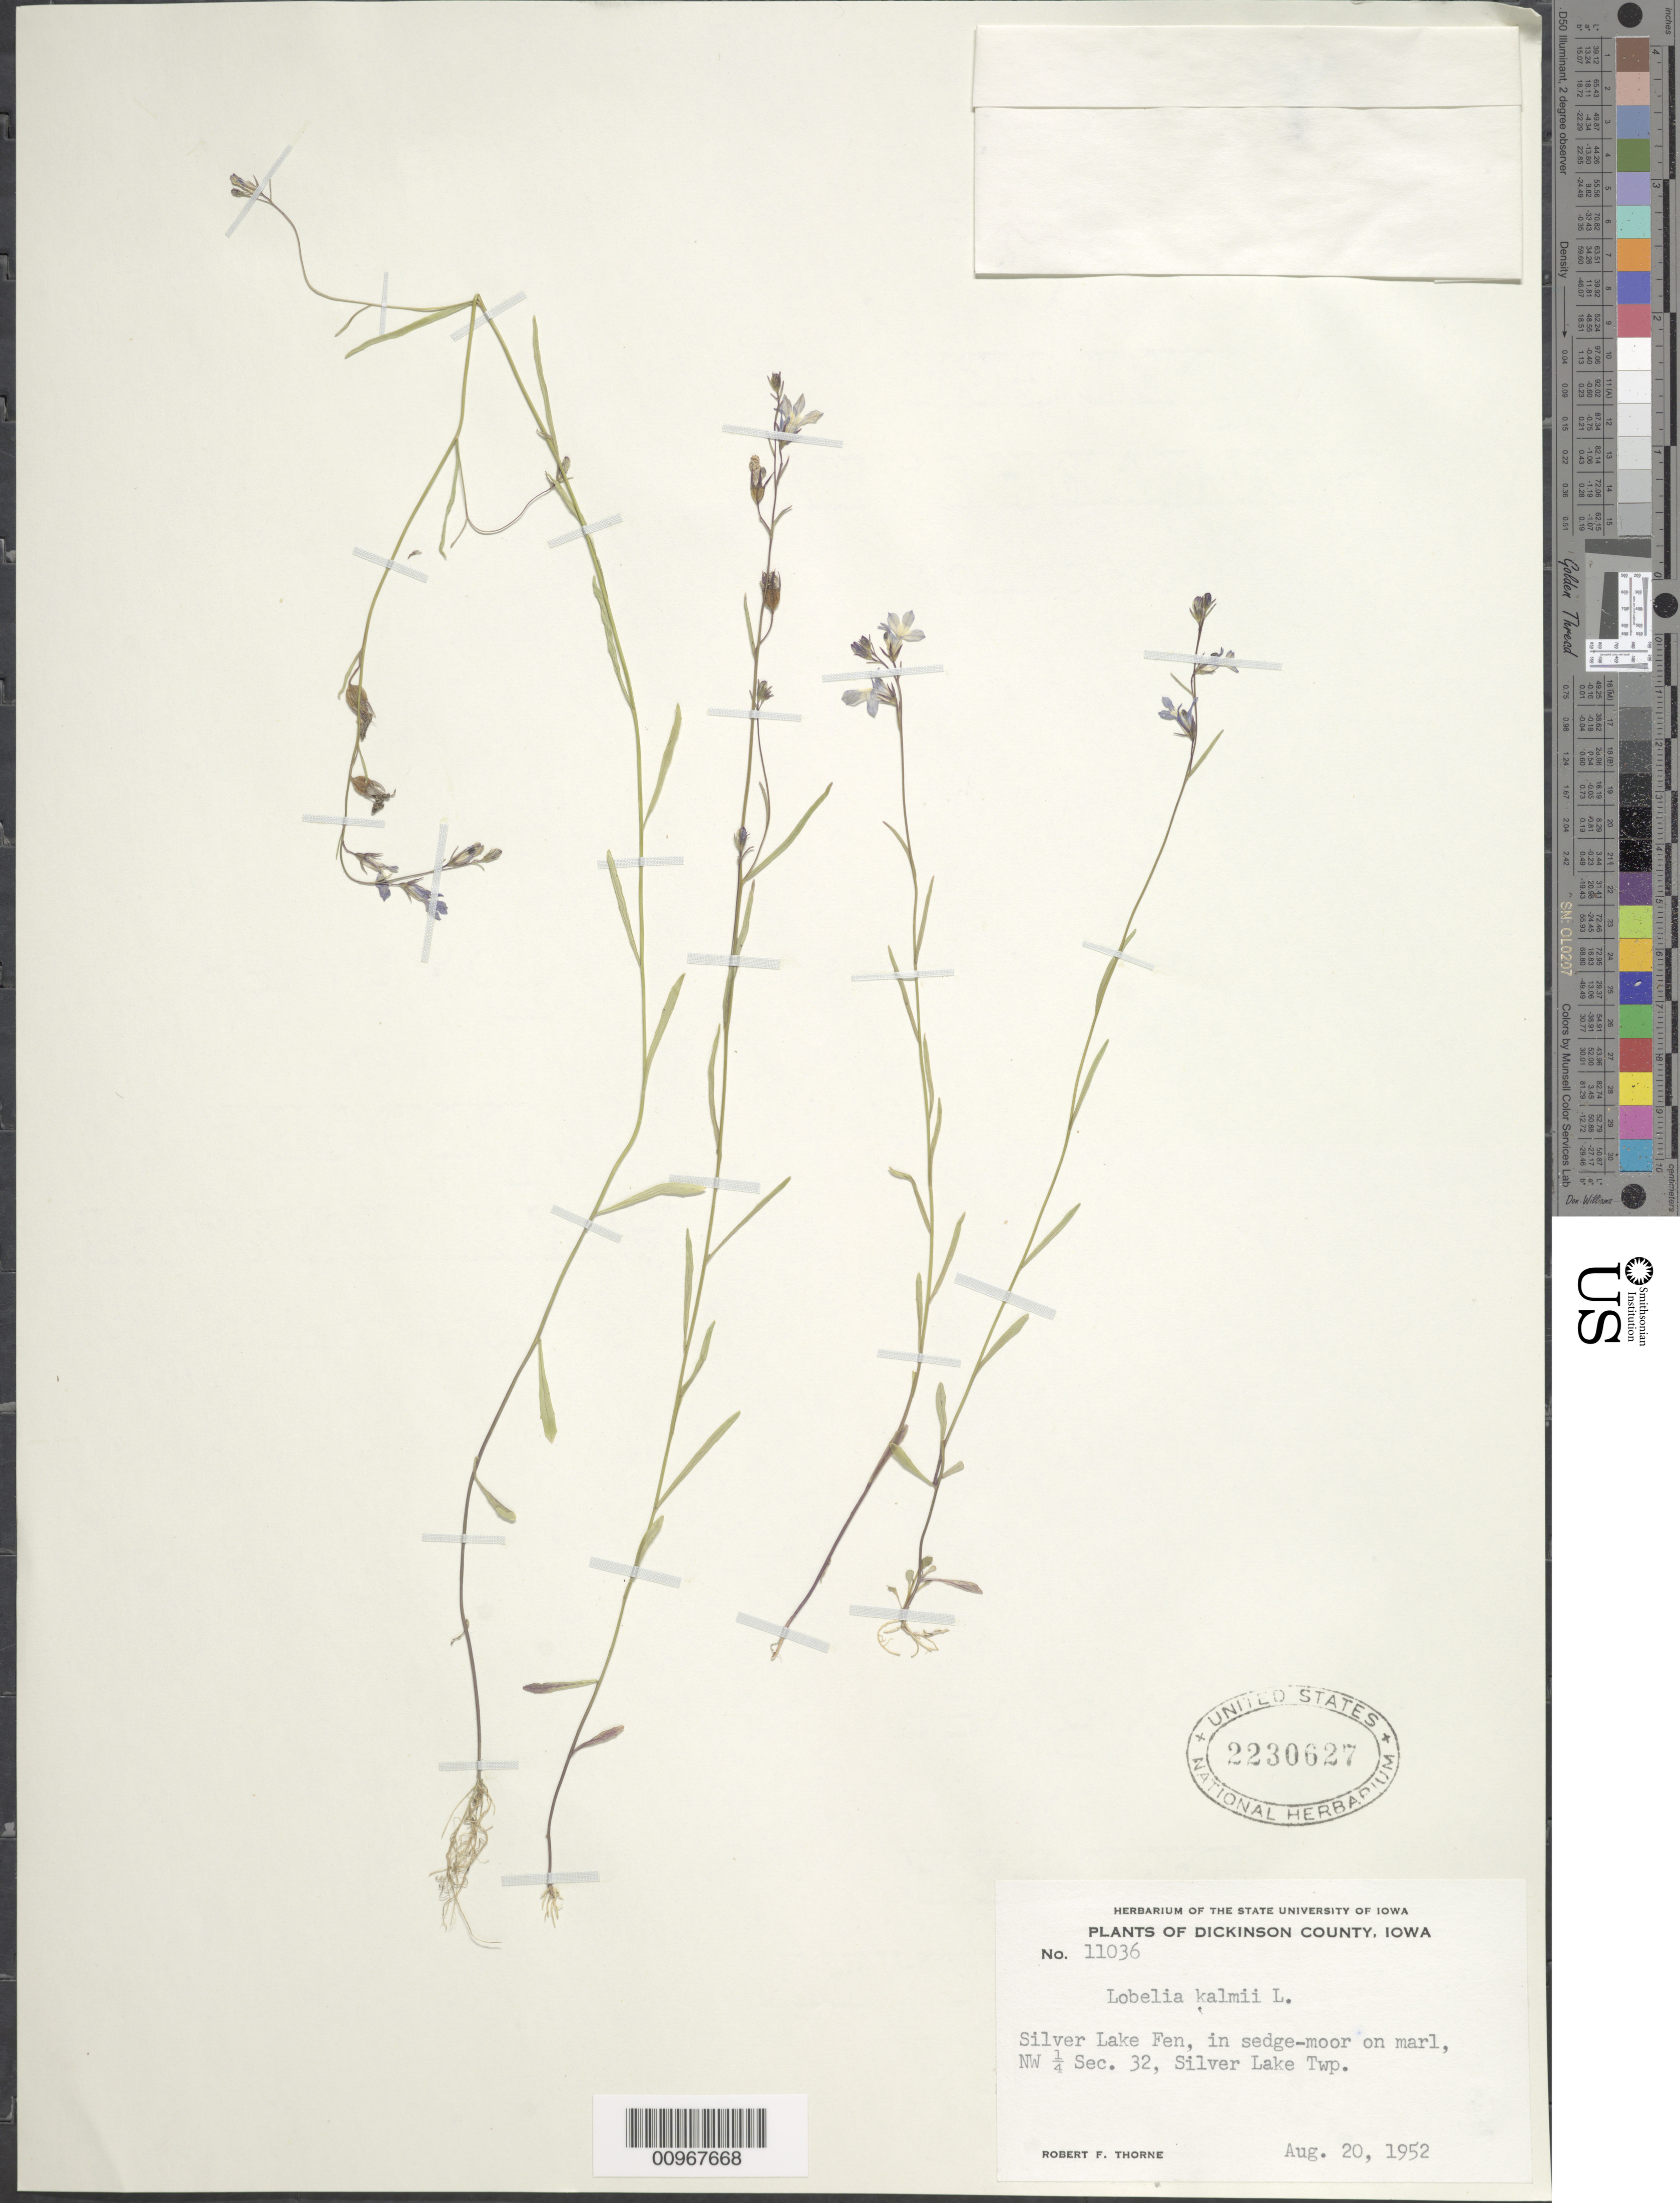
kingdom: Plantae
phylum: Tracheophyta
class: Magnoliopsida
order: Asterales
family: Campanulaceae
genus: Lobelia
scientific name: Lobelia kalmii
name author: L.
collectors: R. F. Thorne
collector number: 11036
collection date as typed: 20 Aug 1952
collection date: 1952-08-20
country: United States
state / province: Iowa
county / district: Dickinson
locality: Silver Lake Fen, NW 1/4 Sec. 32, Silver Lake Twp.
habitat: in sedge-moor on marl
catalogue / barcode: US 2230627